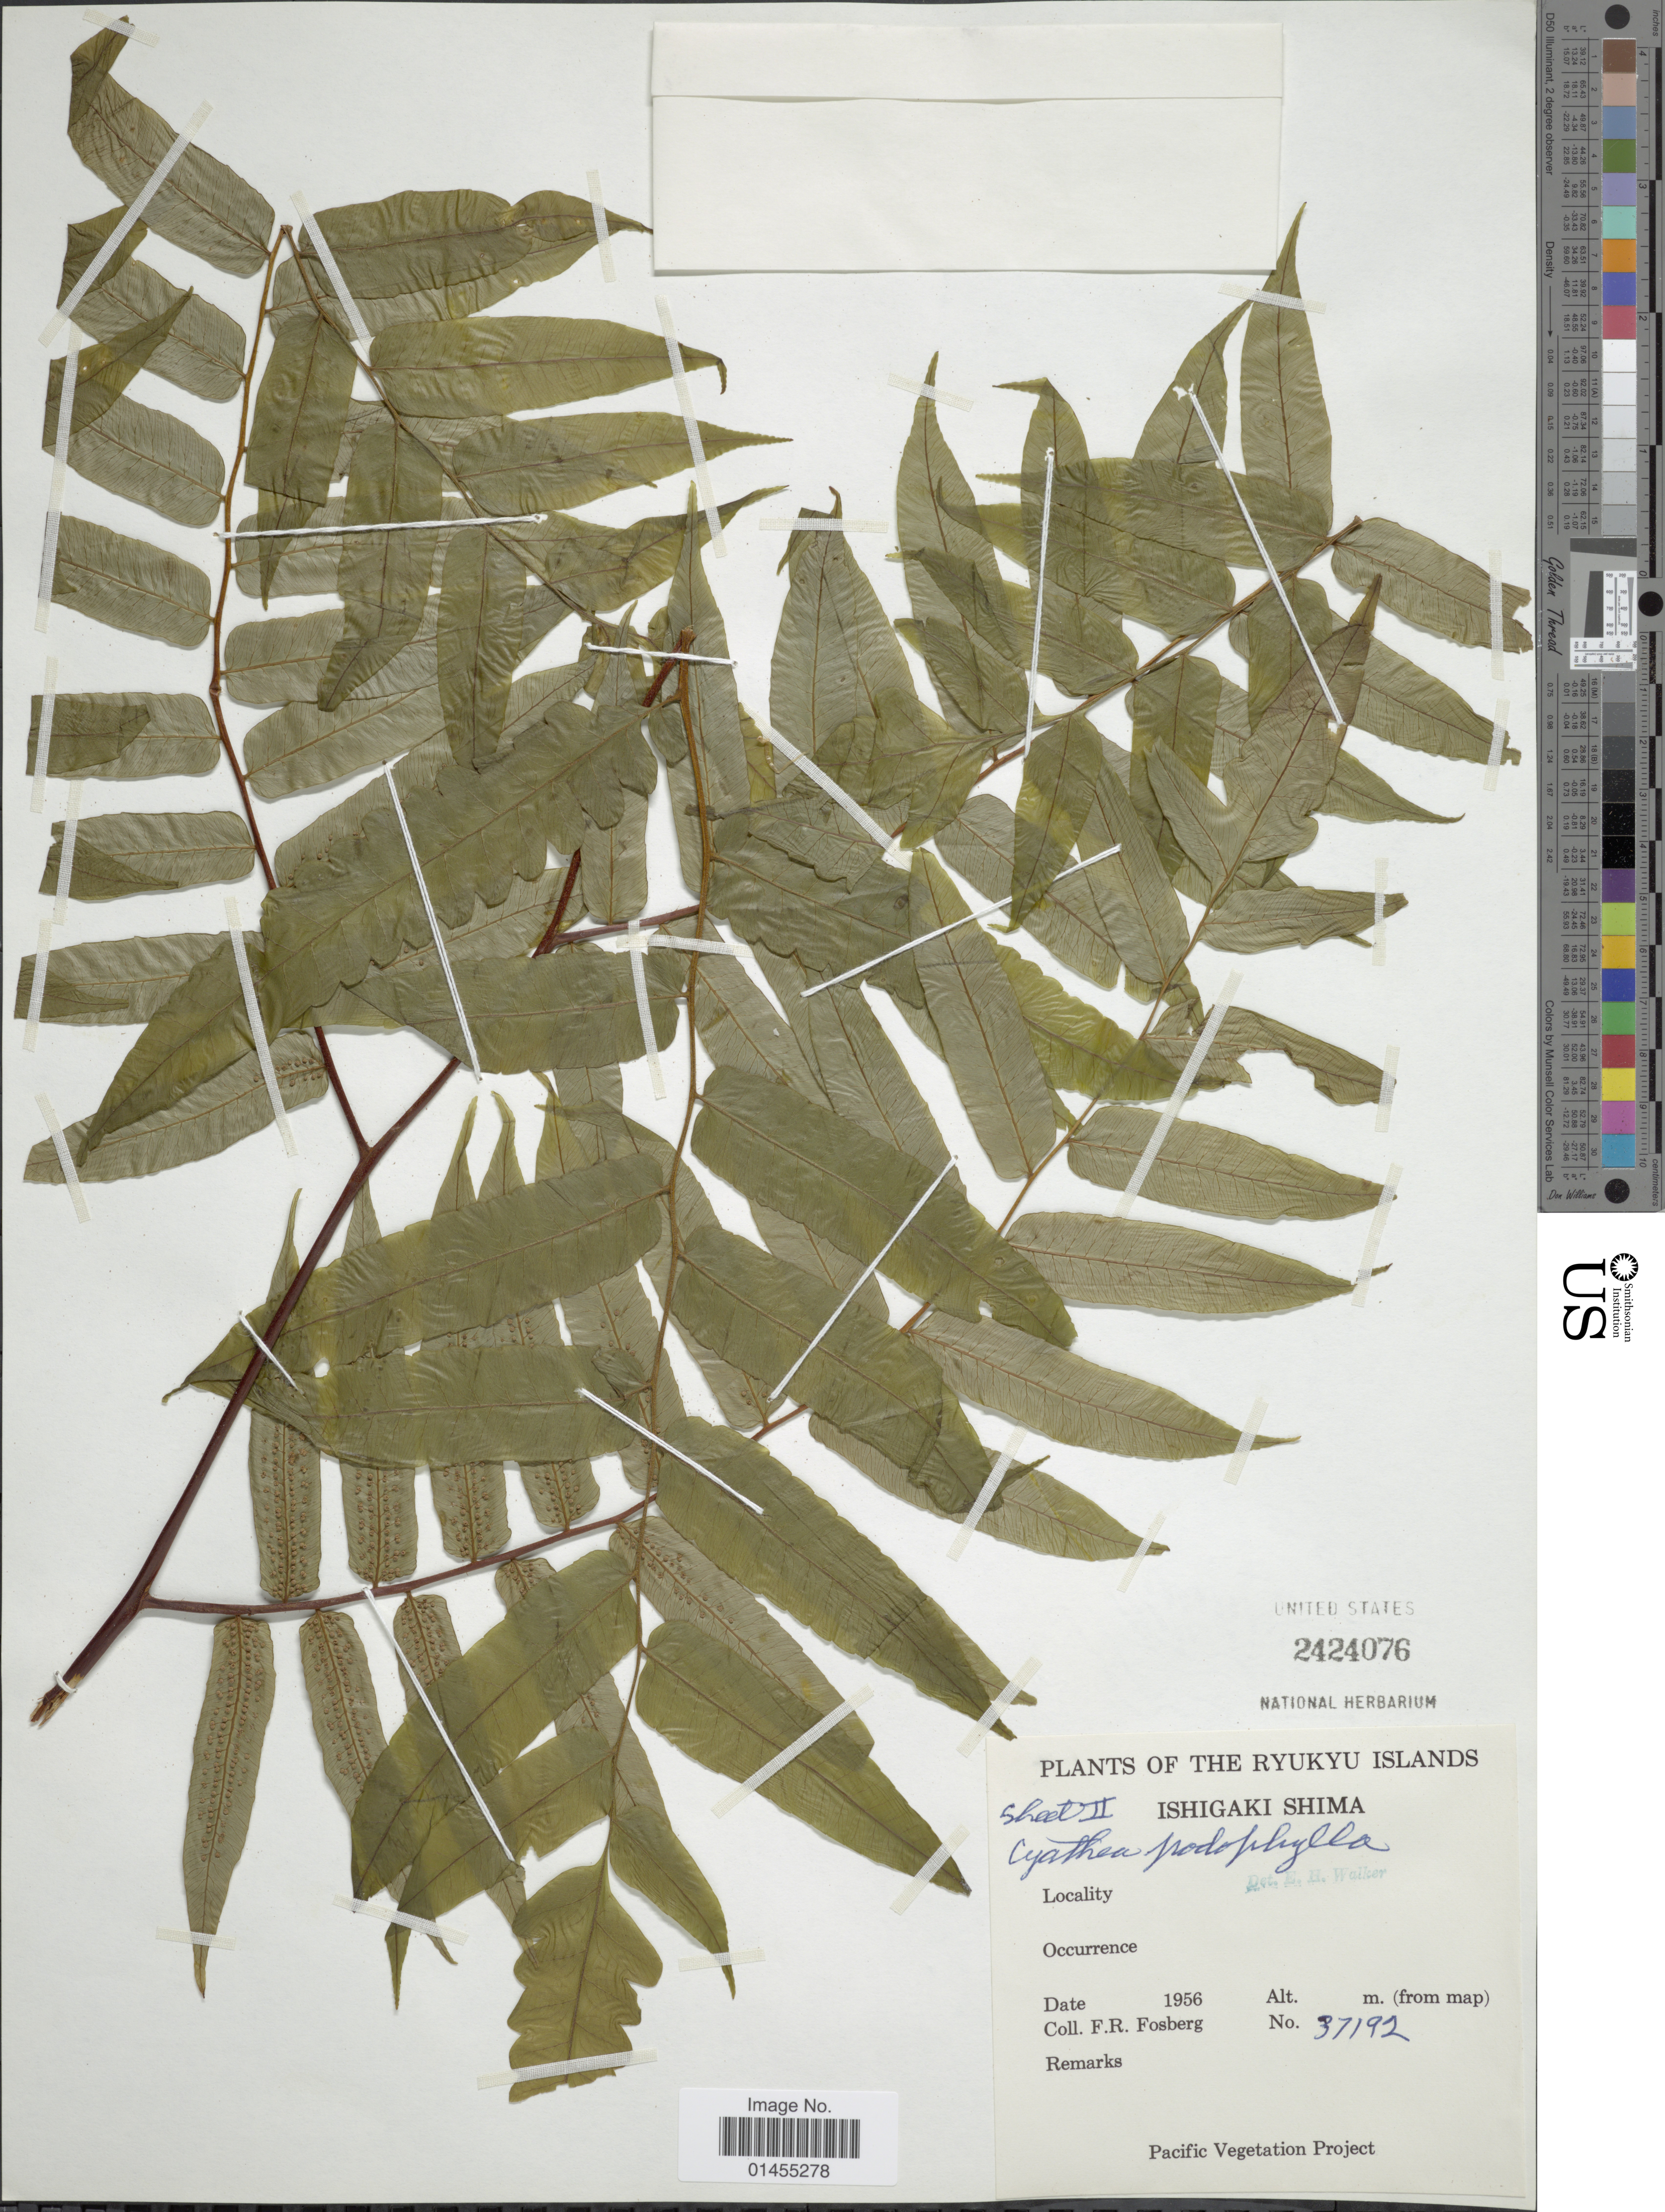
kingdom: Plantae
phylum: Tracheophyta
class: Polypodiopsida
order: Cyatheales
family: Cyatheaceae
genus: Alsophila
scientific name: Alsophila podophylla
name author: Hook.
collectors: F. R. Fosberg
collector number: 37192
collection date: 1956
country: Japan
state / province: Okinawa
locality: Ryukyu Islands, Ishigaki Shima.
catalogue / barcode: US 2424076